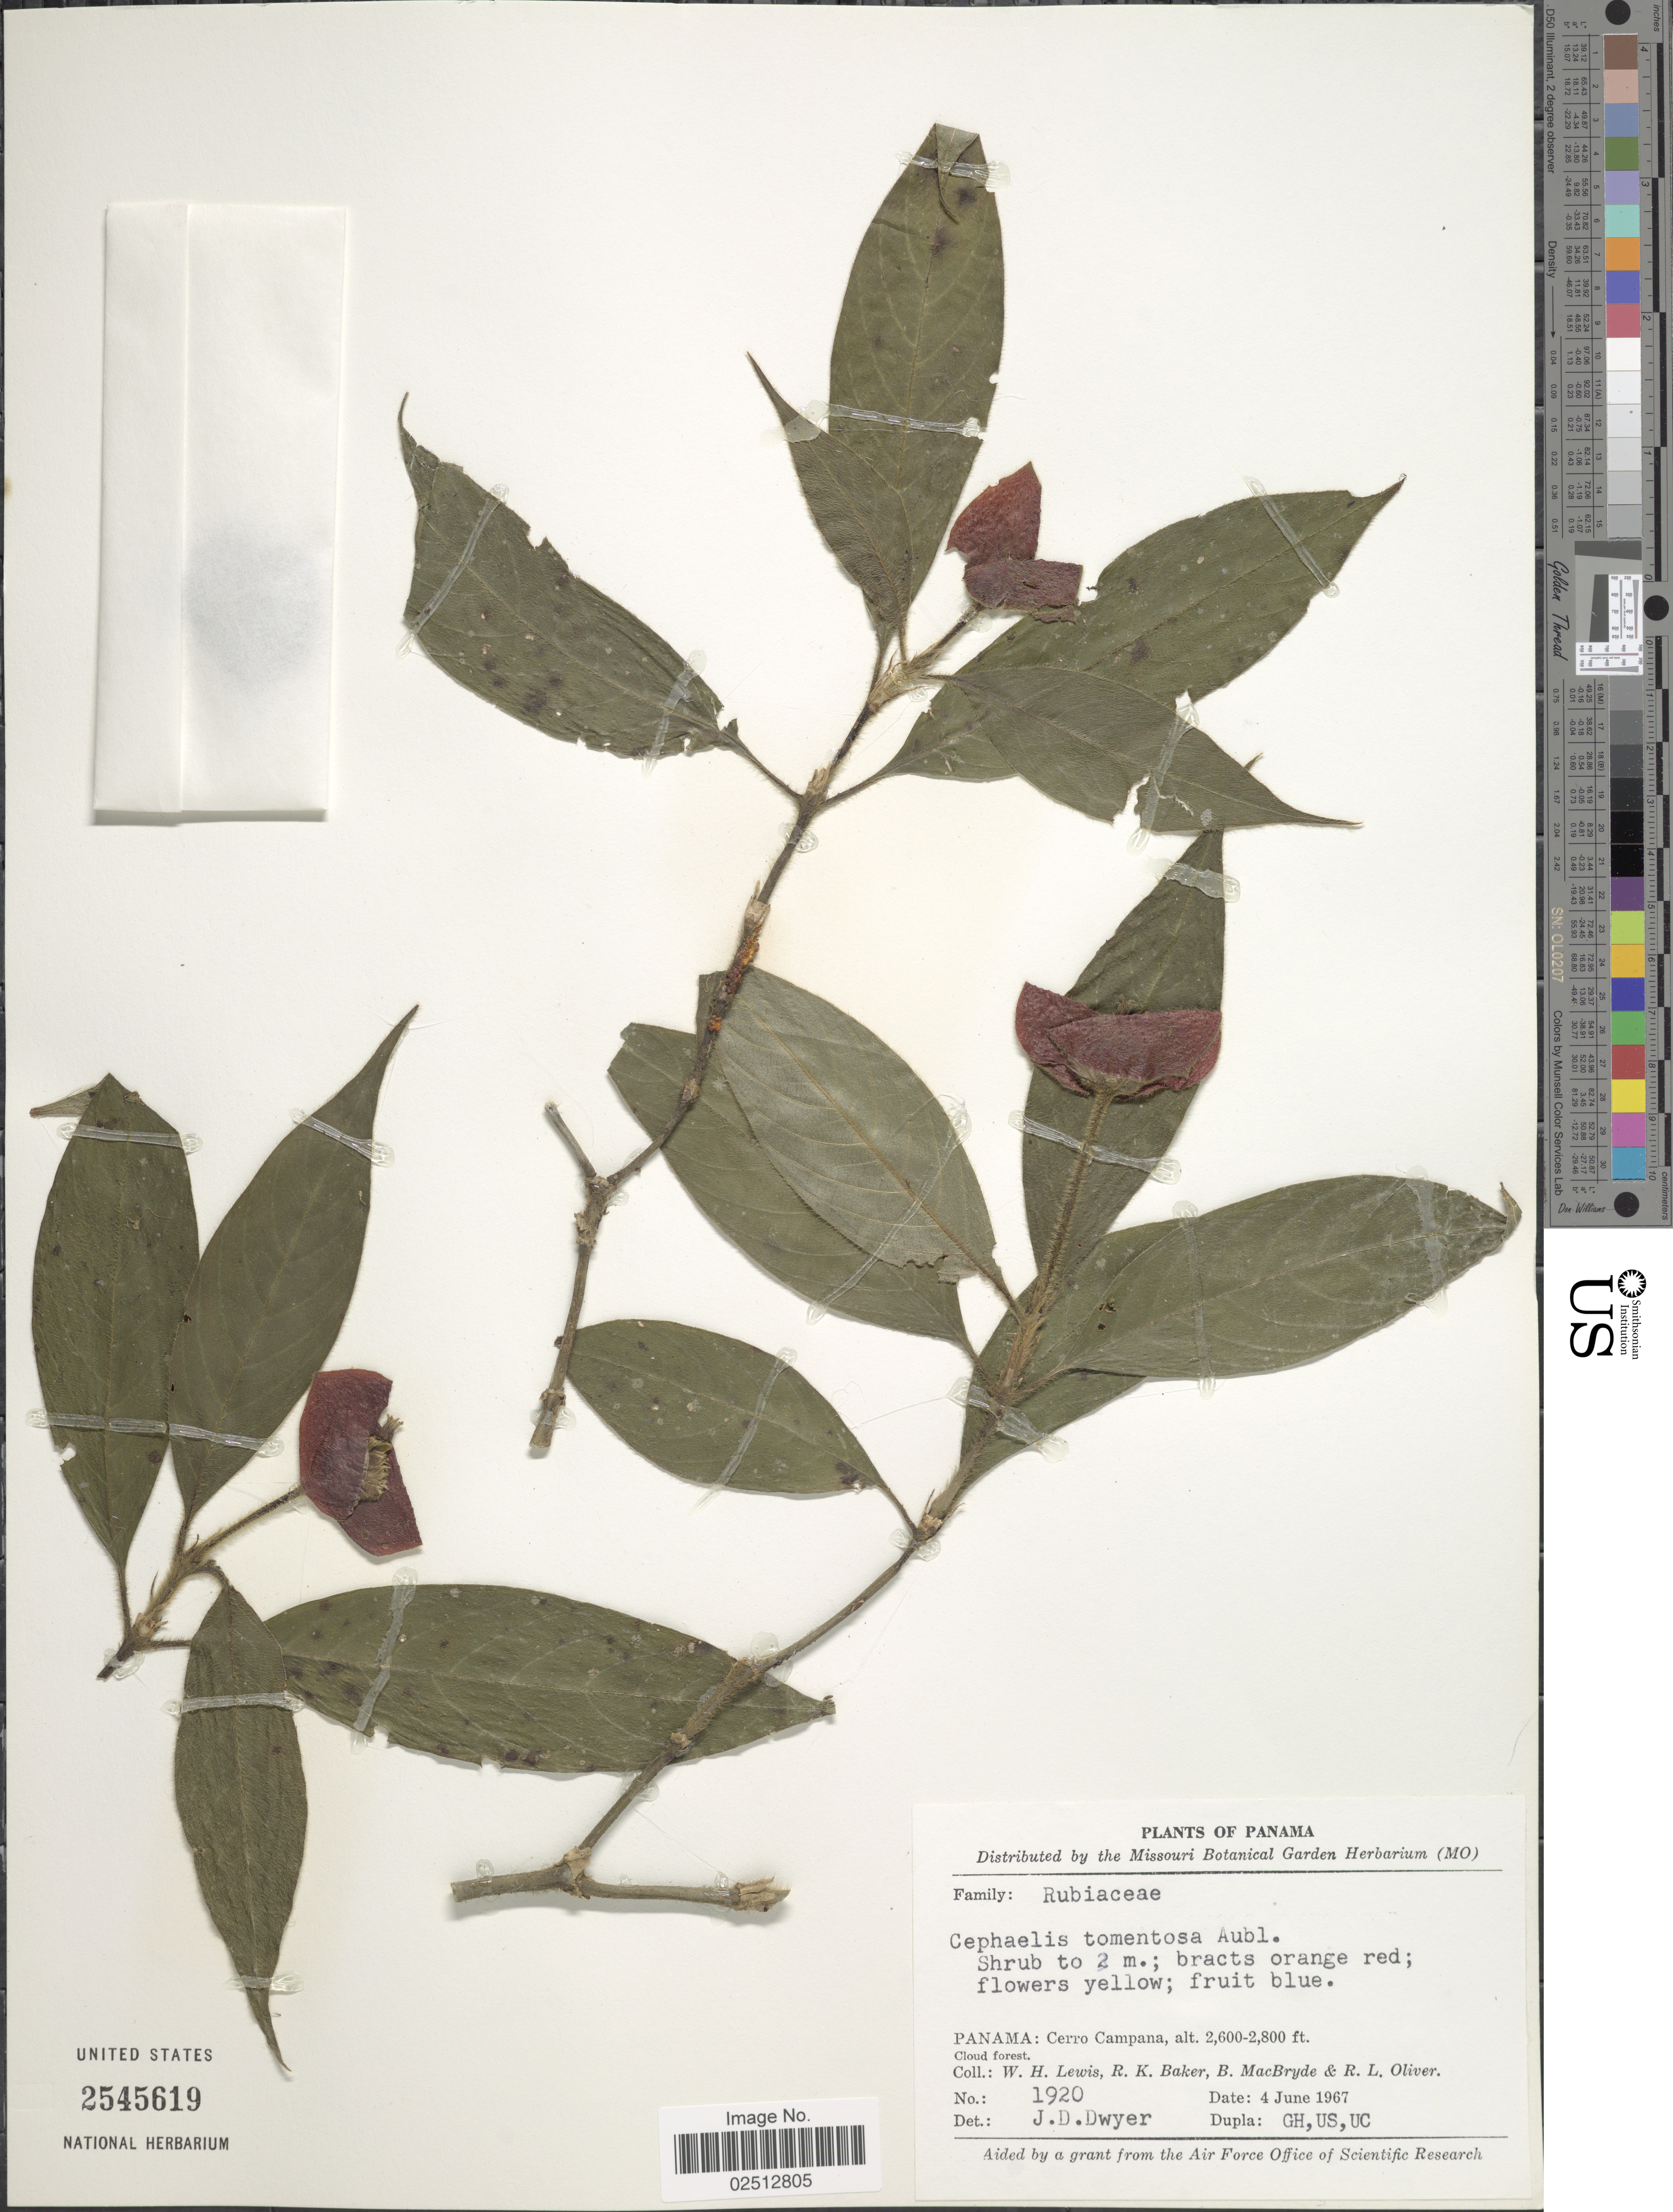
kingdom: Plantae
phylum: Tracheophyta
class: Magnoliopsida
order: Gentianales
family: Rubiaceae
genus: Psychotria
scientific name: Psychotria poeppigiana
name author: Müll. Arg.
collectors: W. H. Lewis, R. K. Baker, B. MacBryde & R. Oliver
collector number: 1920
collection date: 1967-06-04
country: Panama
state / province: Panamá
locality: Panama: Cerro Campana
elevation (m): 792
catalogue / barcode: US 2545619